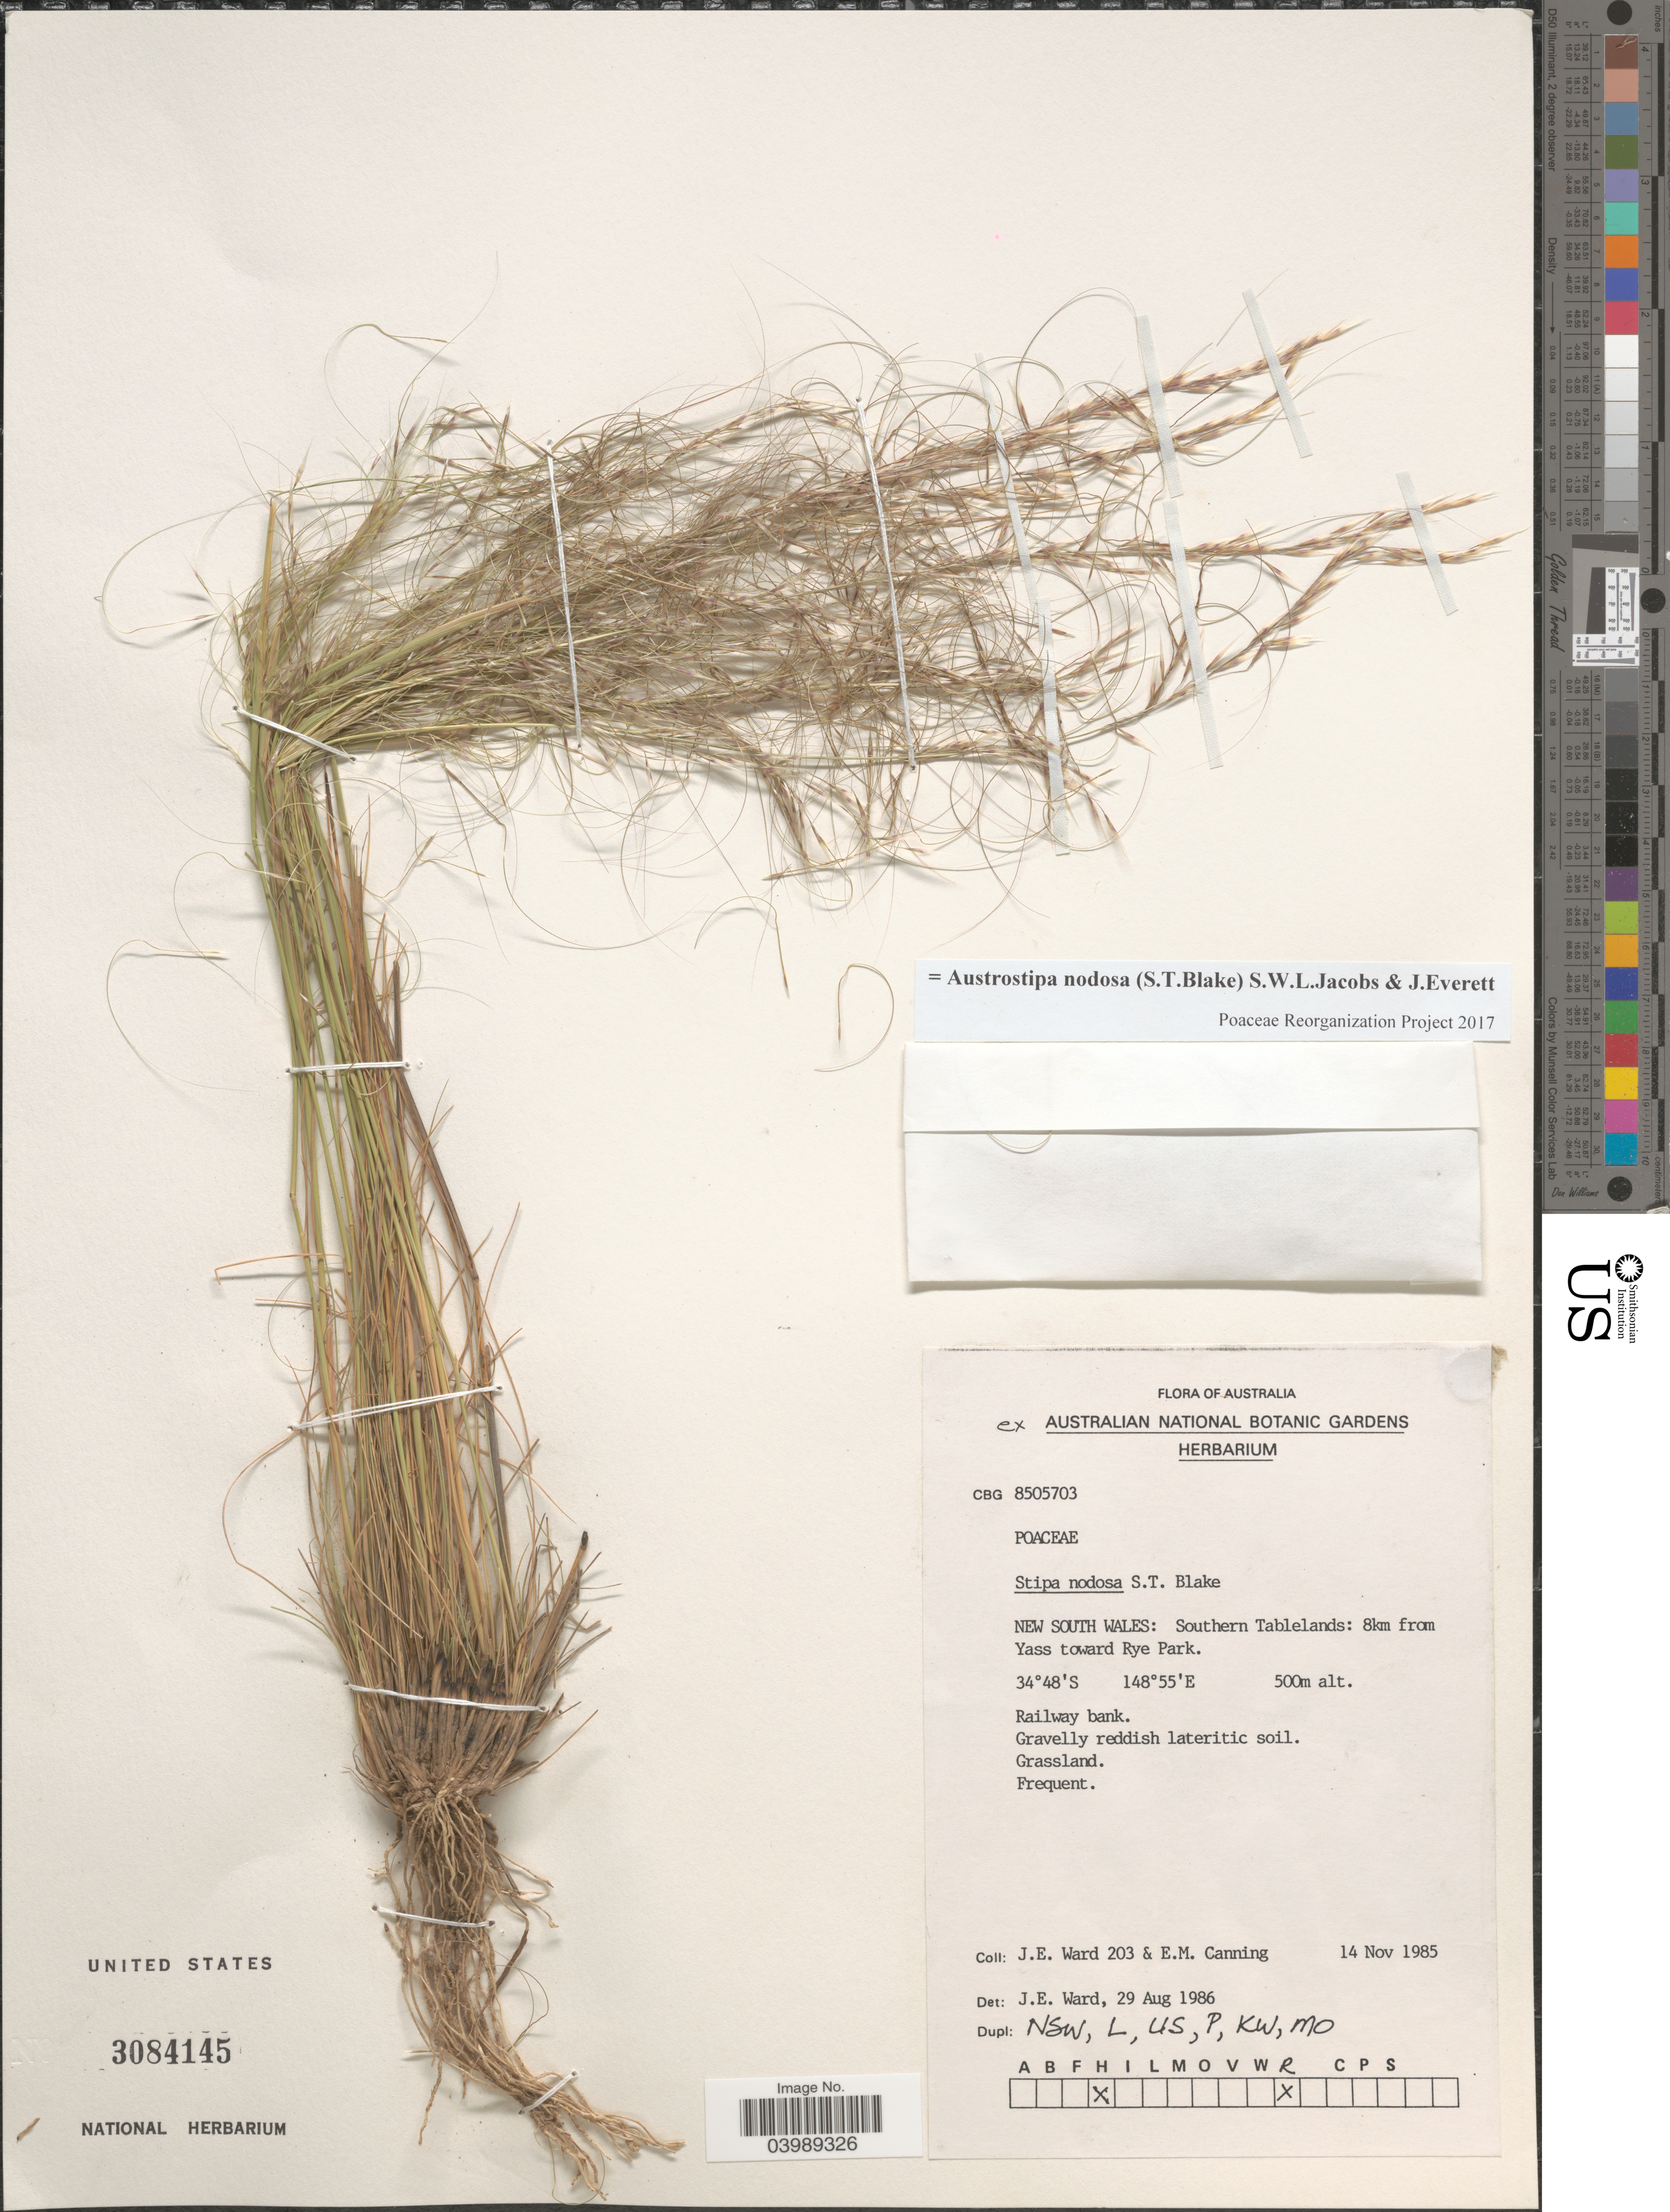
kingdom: Plantae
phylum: Tracheophyta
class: Liliopsida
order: Poales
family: Poaceae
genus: Austrostipa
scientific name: Austrostipa nodosa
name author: (S.T. Blake) S.W.L. Jacobs & J. Everett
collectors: J. Ward & E. Canning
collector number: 203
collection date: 1985-11-14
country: Australia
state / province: New South Wales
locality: Southern Tablelands: 8km from Yass toward Rye Park.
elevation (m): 500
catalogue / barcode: US 3084145